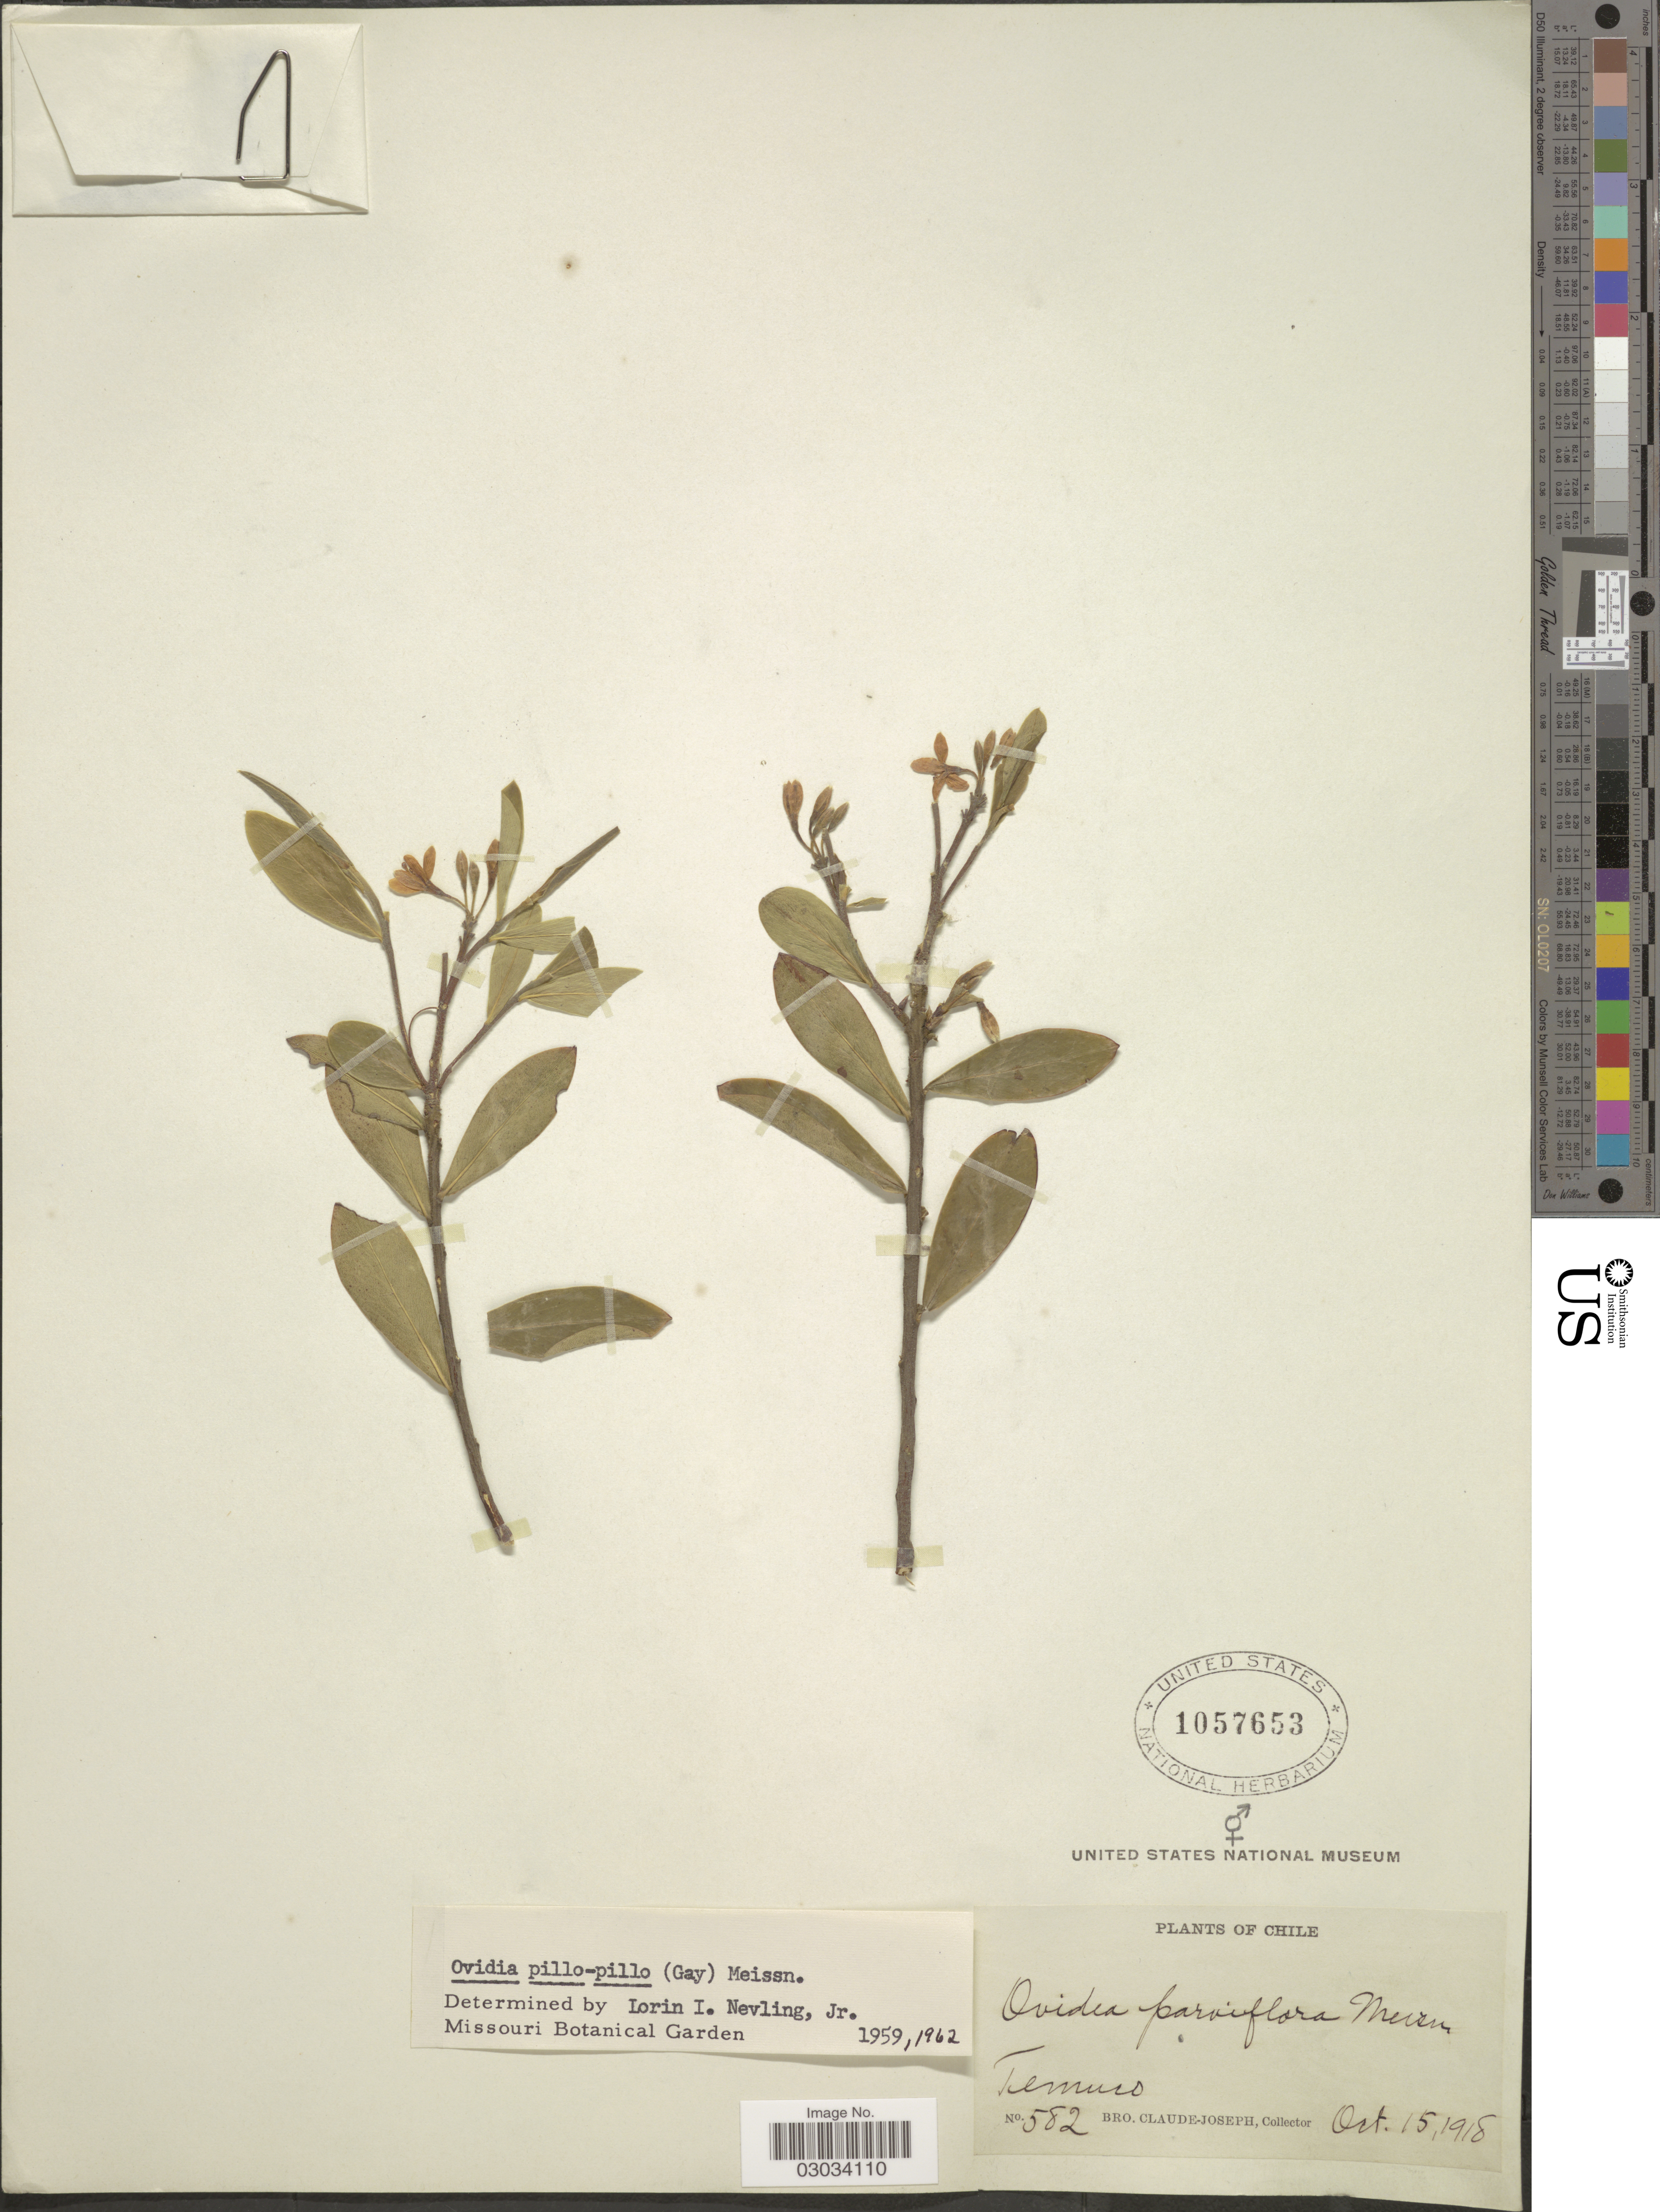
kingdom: Plantae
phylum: Tracheophyta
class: Magnoliopsida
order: Malvales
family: Thymelaeaceae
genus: Ovidia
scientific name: Ovidia pillopillo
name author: (Gay) Meisn.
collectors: Bro. Claude-Joseph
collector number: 582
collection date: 1918-10-15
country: Chile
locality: Temuco.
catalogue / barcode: US 1057653